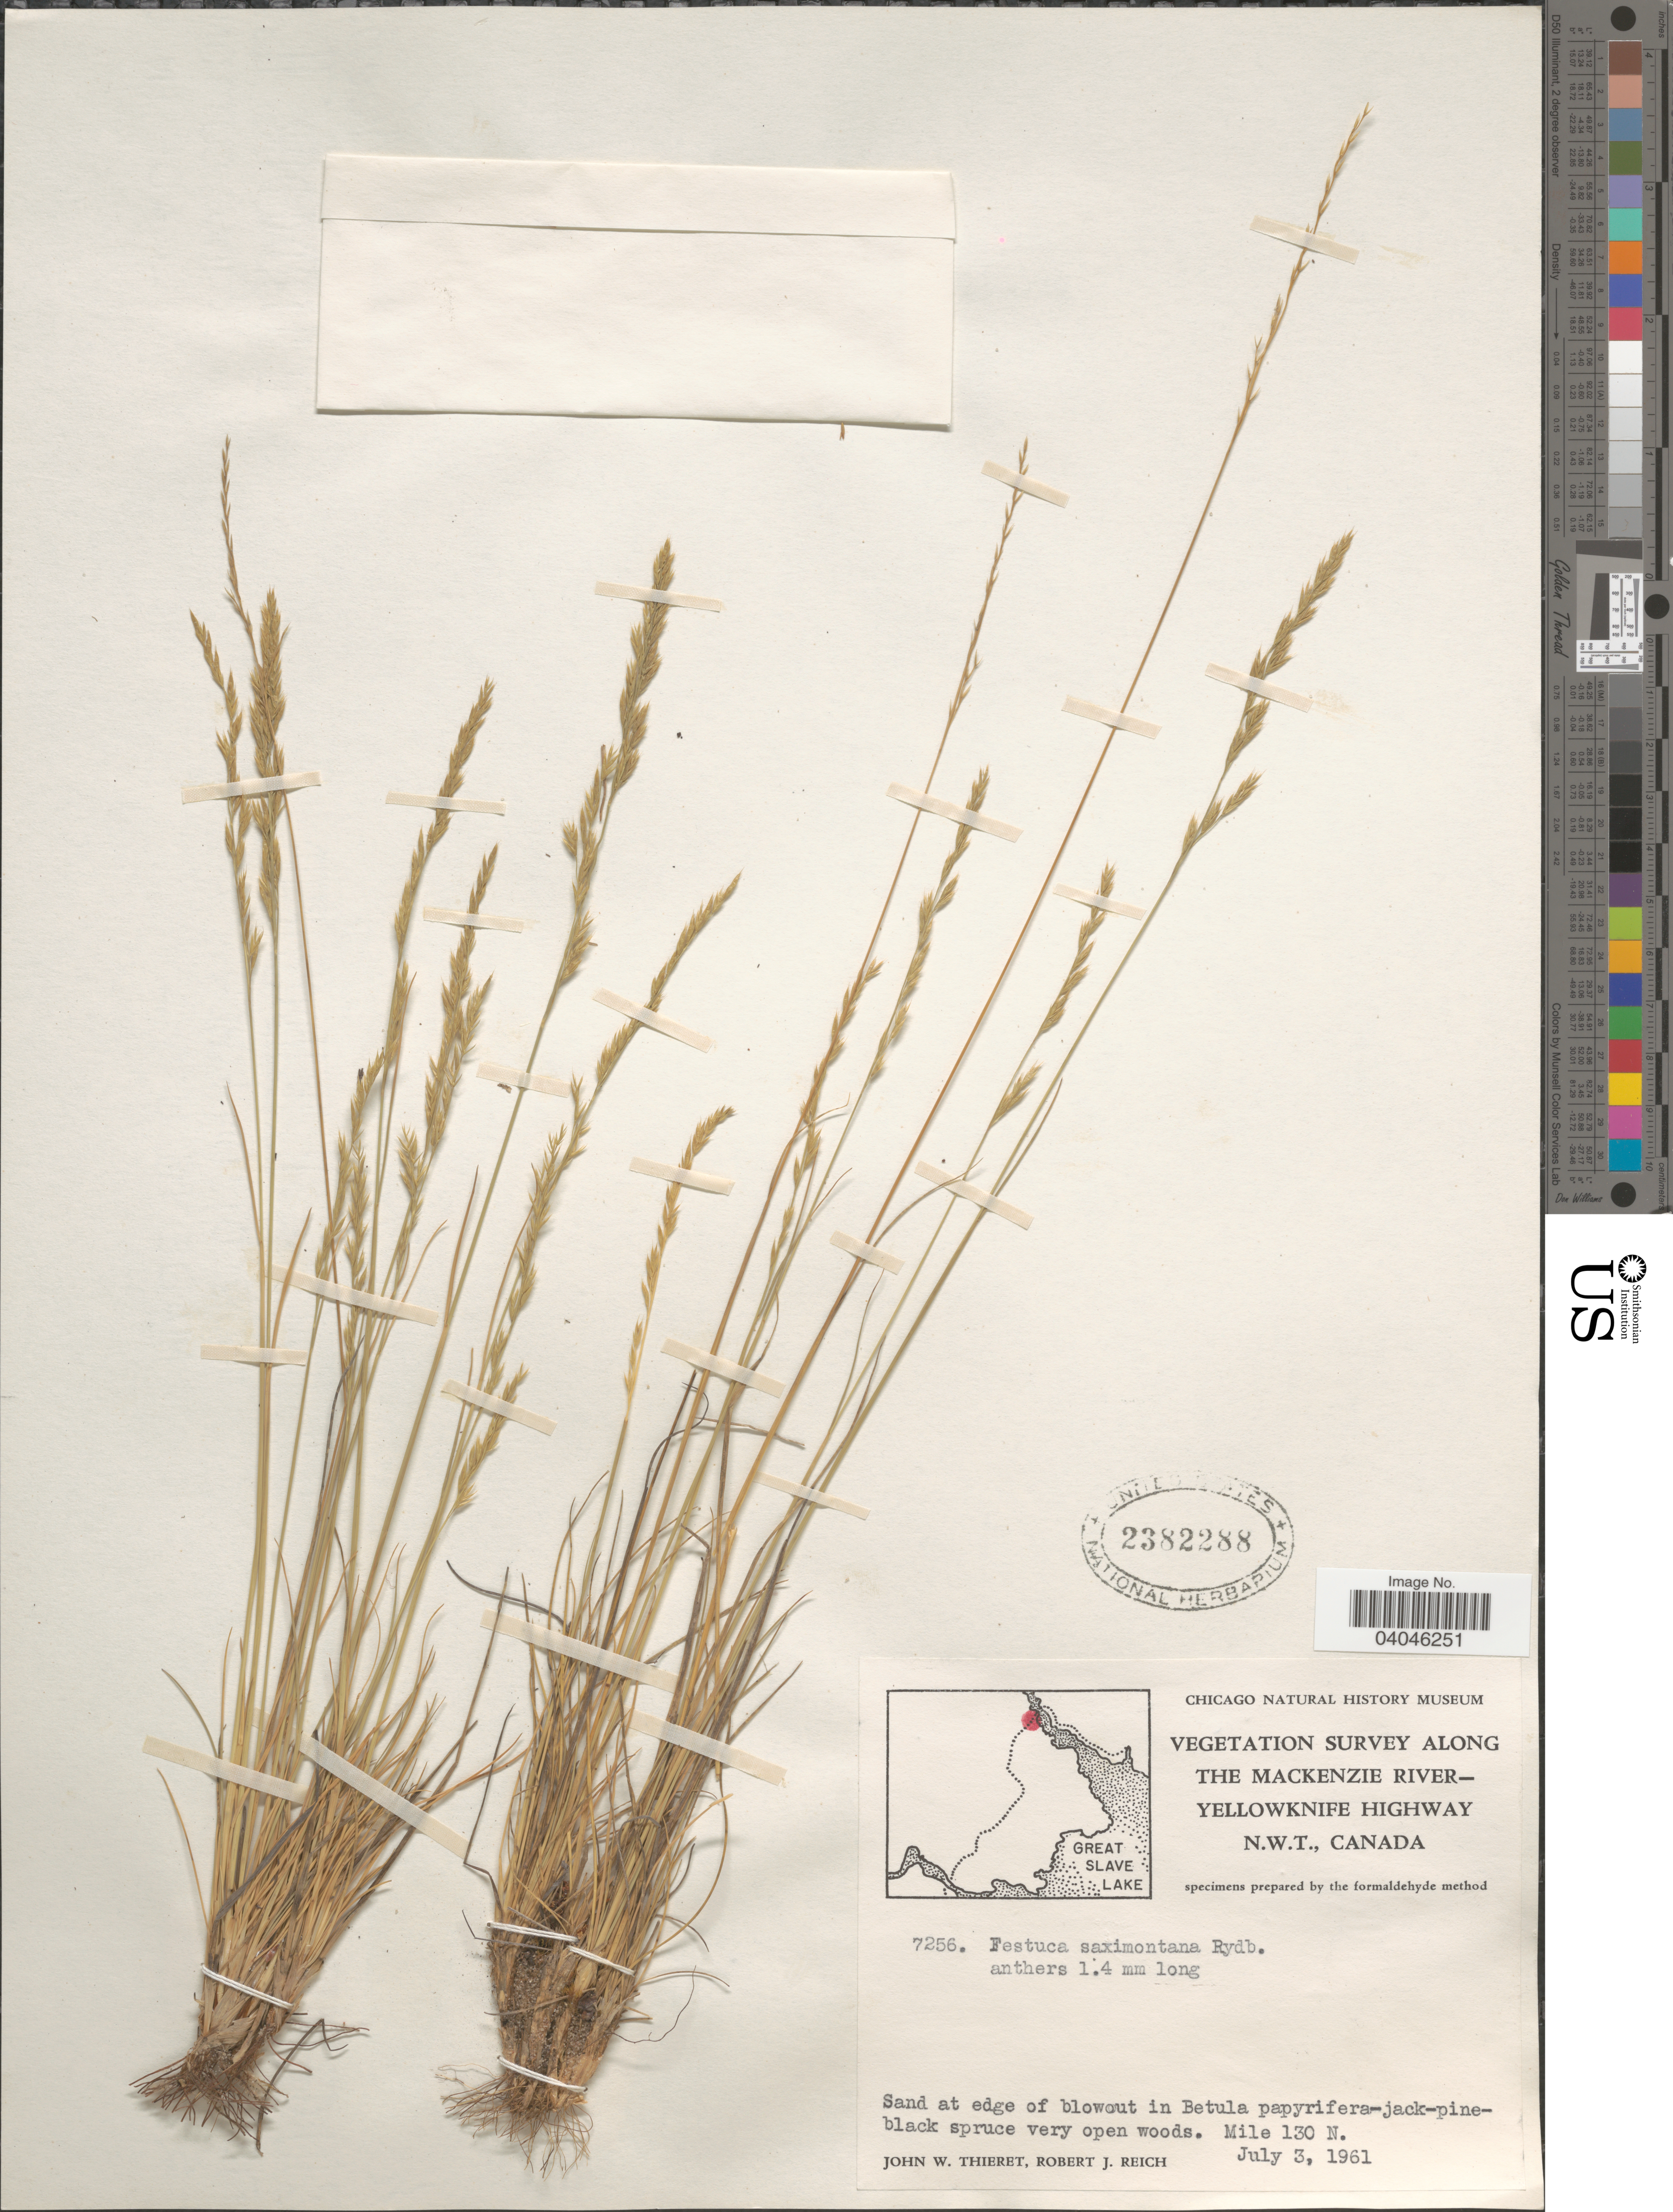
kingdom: Plantae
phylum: Tracheophyta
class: Liliopsida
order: Poales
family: Poaceae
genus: Festuca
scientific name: Festuca saximontana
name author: Rydb.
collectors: J. W. Thieret & R. Reich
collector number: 7256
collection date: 1961-07-03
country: Canada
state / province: Northwest Territories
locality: Along the Mackenzie River-Yellowknife Highway. Mile 130 N.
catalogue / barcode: US 2382288